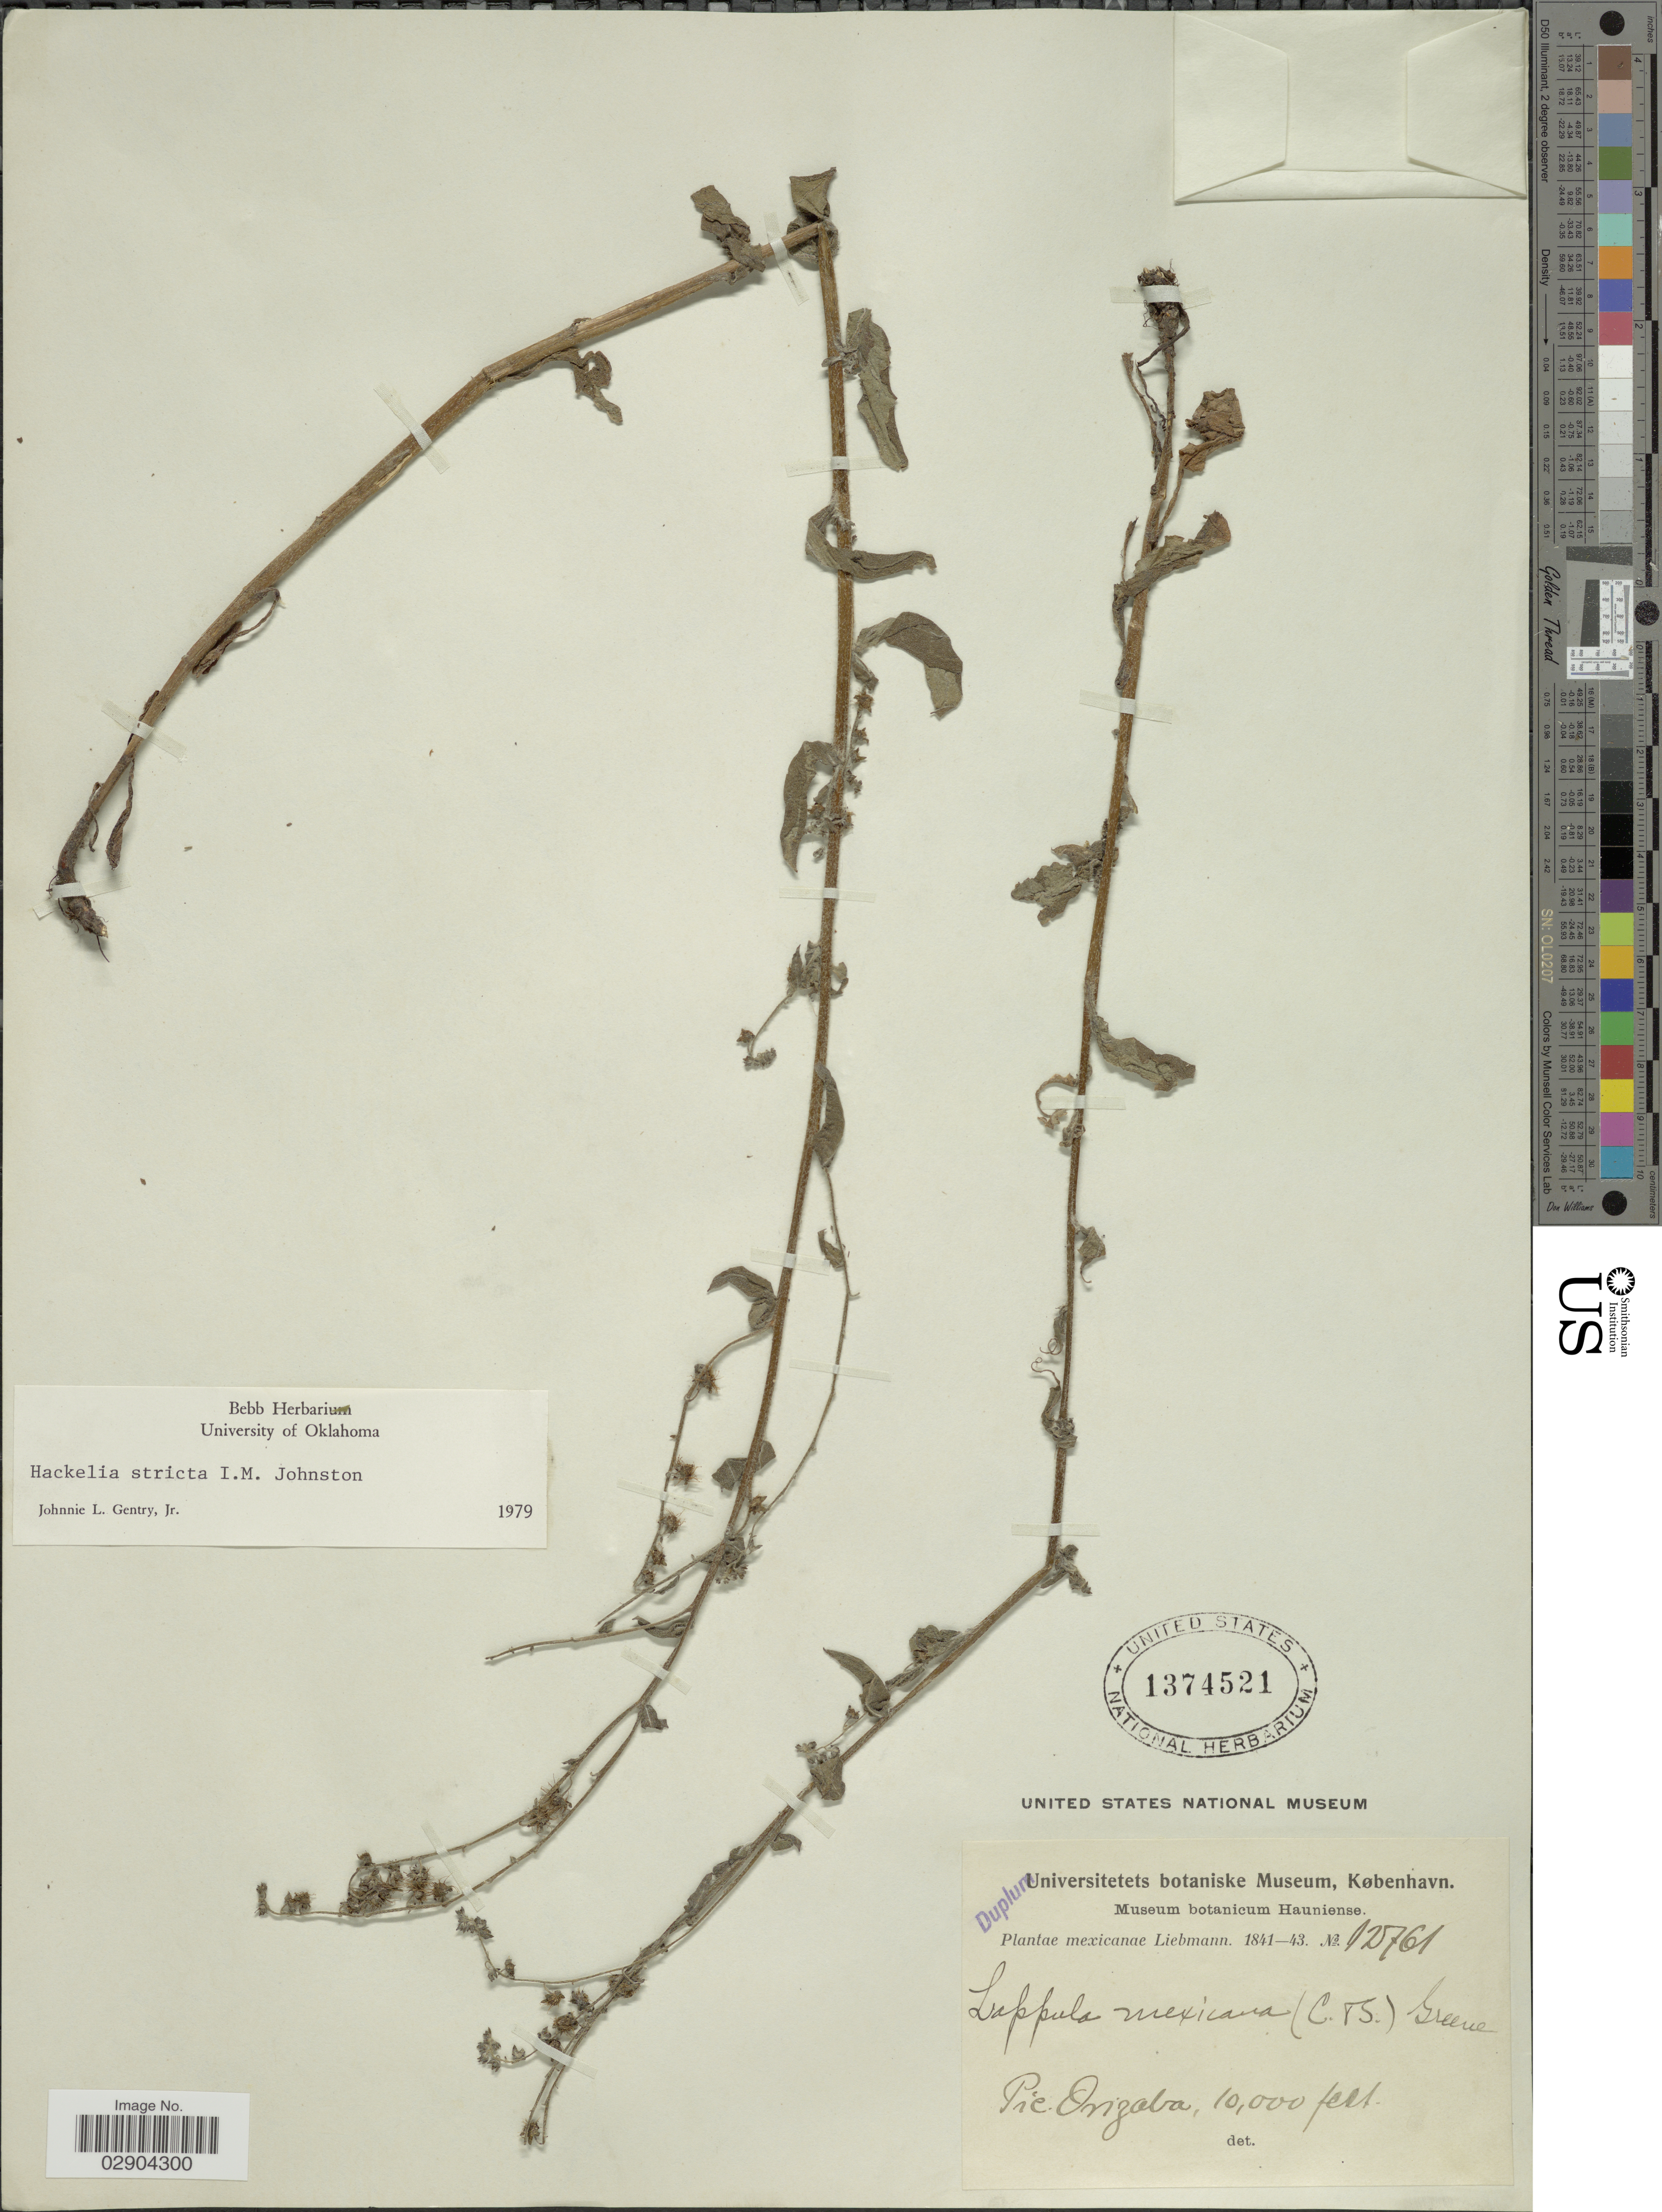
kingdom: Plantae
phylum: Tracheophyta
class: Magnoliopsida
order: Boraginales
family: Boraginaceae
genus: Hackelia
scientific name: Hackelia mexicana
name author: (Schltdl. & Cham.) I.M. Johnst.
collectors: Liebmann, --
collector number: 12761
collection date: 1841/1843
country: Mexico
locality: Pic. Orizaba.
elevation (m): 3048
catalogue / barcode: US 1374521